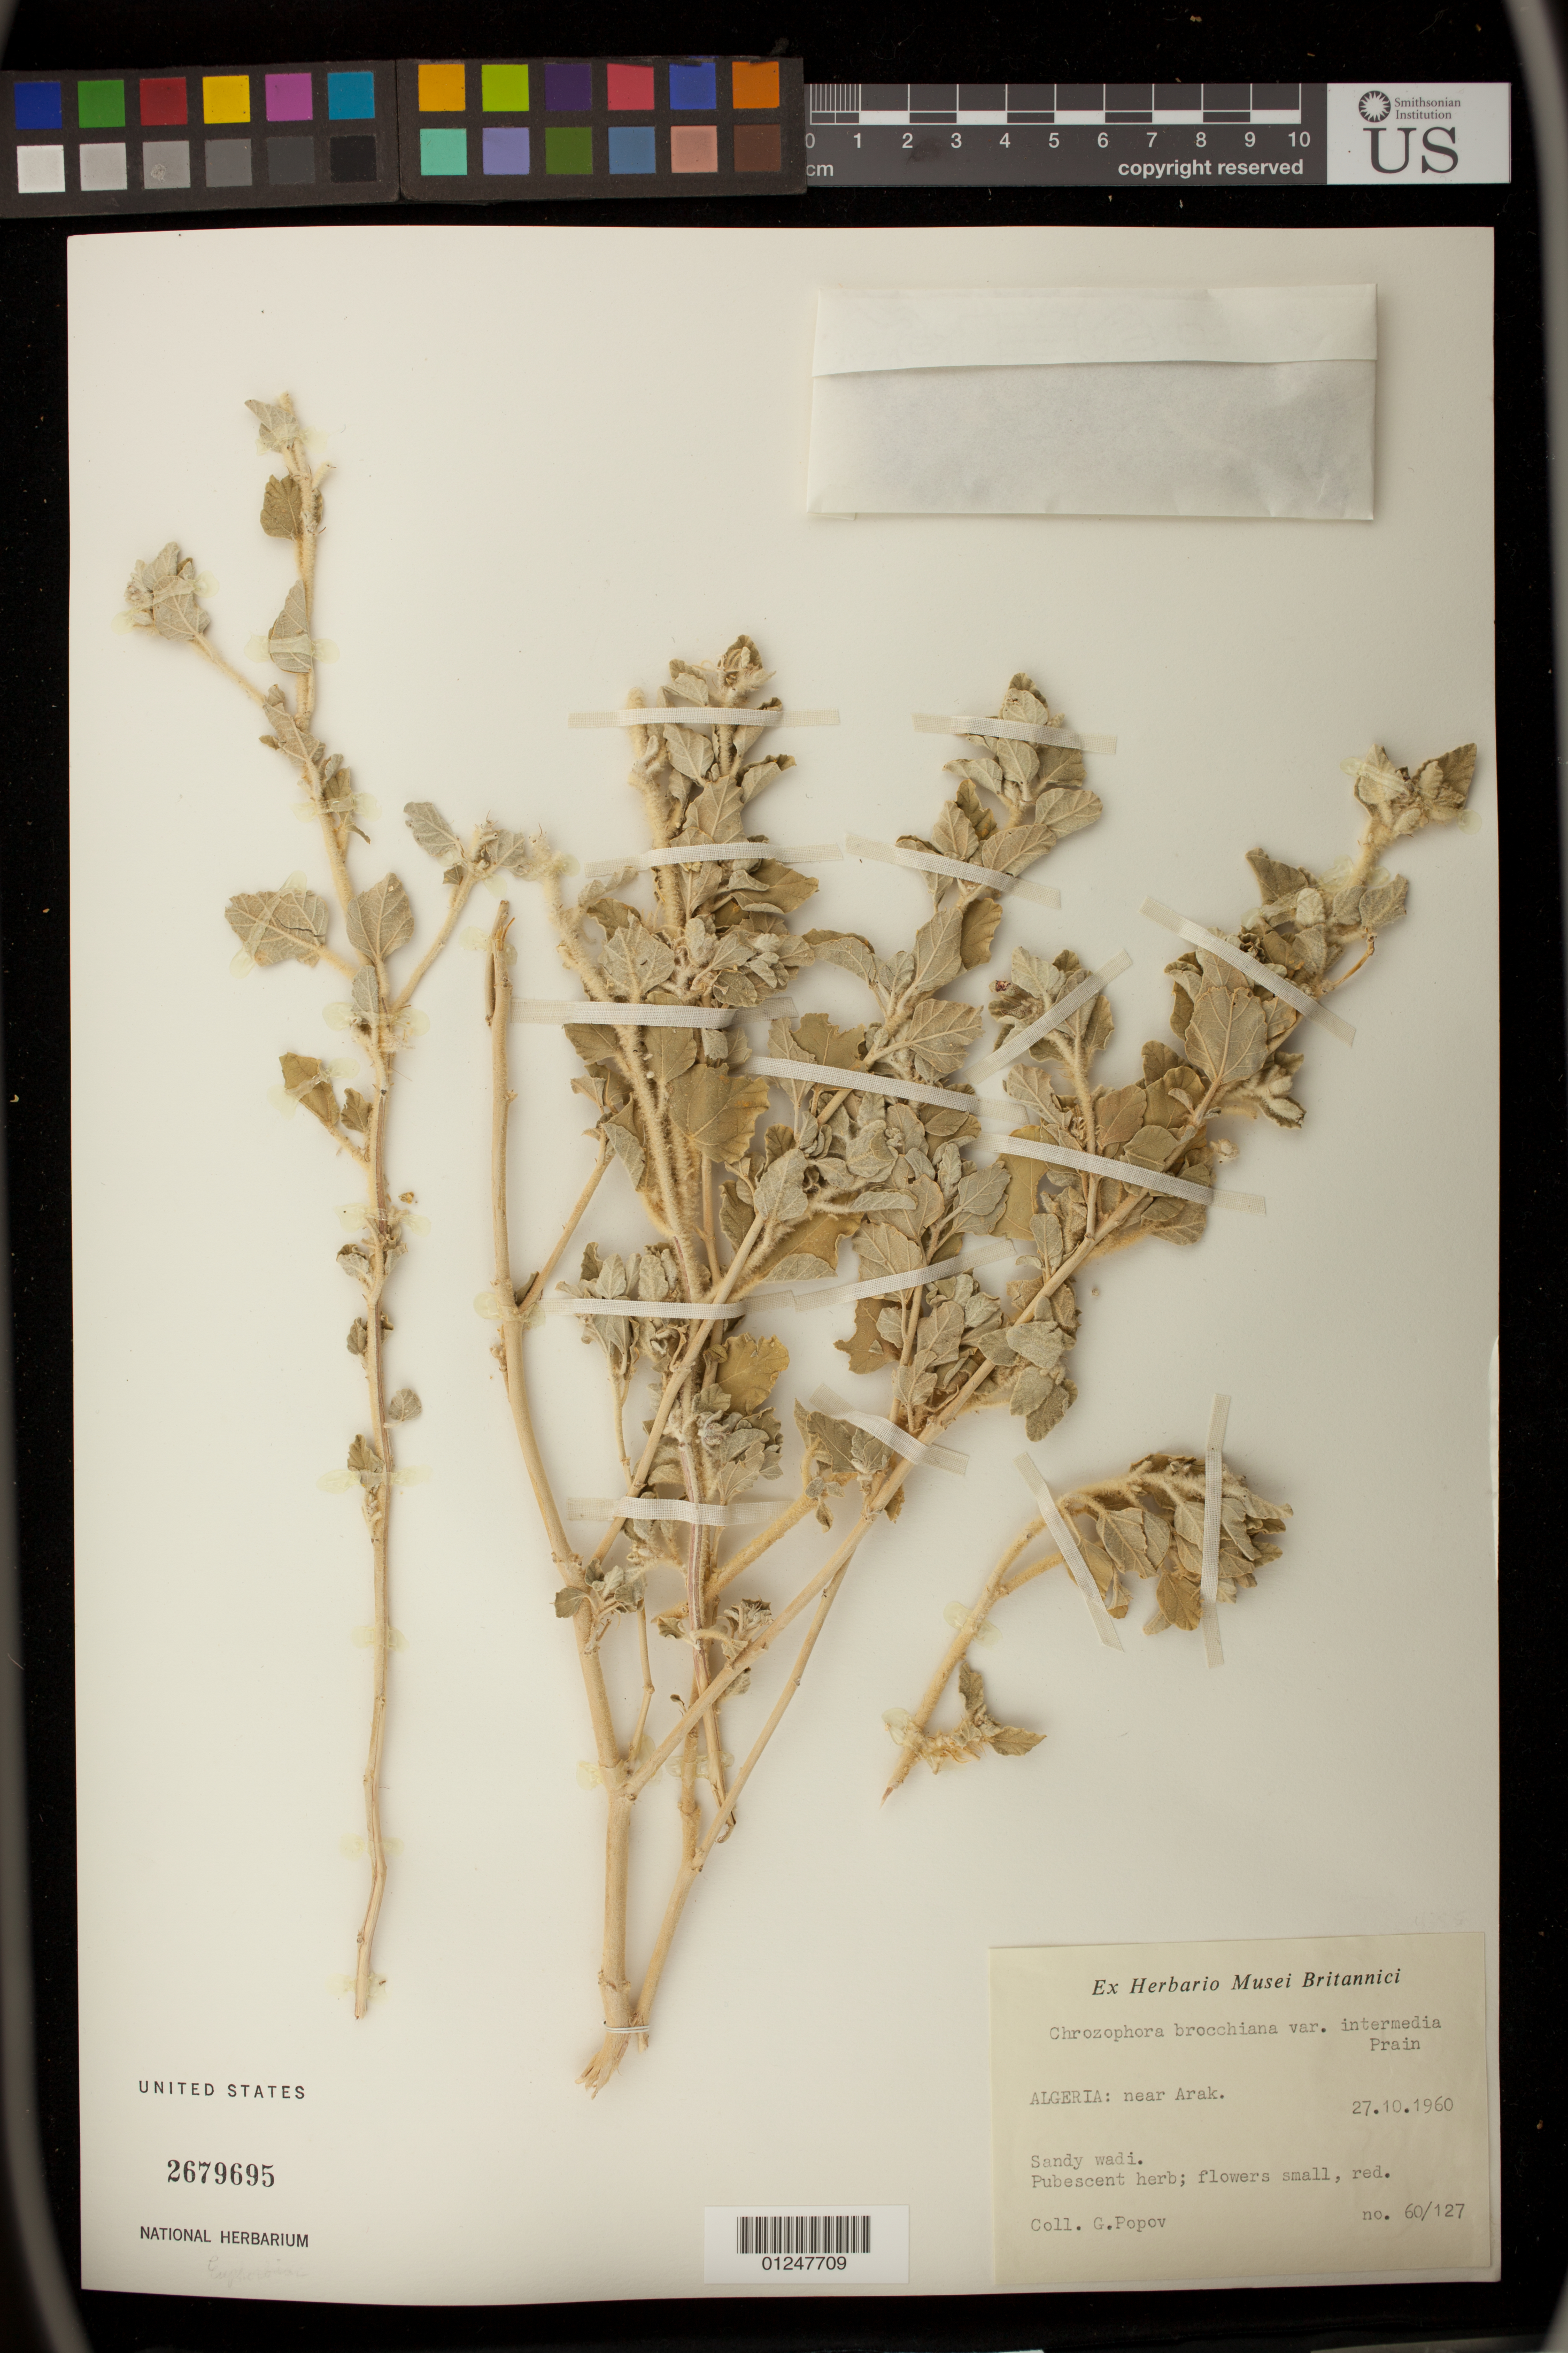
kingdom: Plantae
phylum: Tracheophyta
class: Magnoliopsida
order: Malpighiales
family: Euphorbiaceae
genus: Chrozophora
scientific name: Chrozophora brocchiana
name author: Schweinf.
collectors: G. Popov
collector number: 60/127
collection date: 1960-10-27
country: Algeria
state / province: Tamanghasset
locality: near Arak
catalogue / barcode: US 2679695